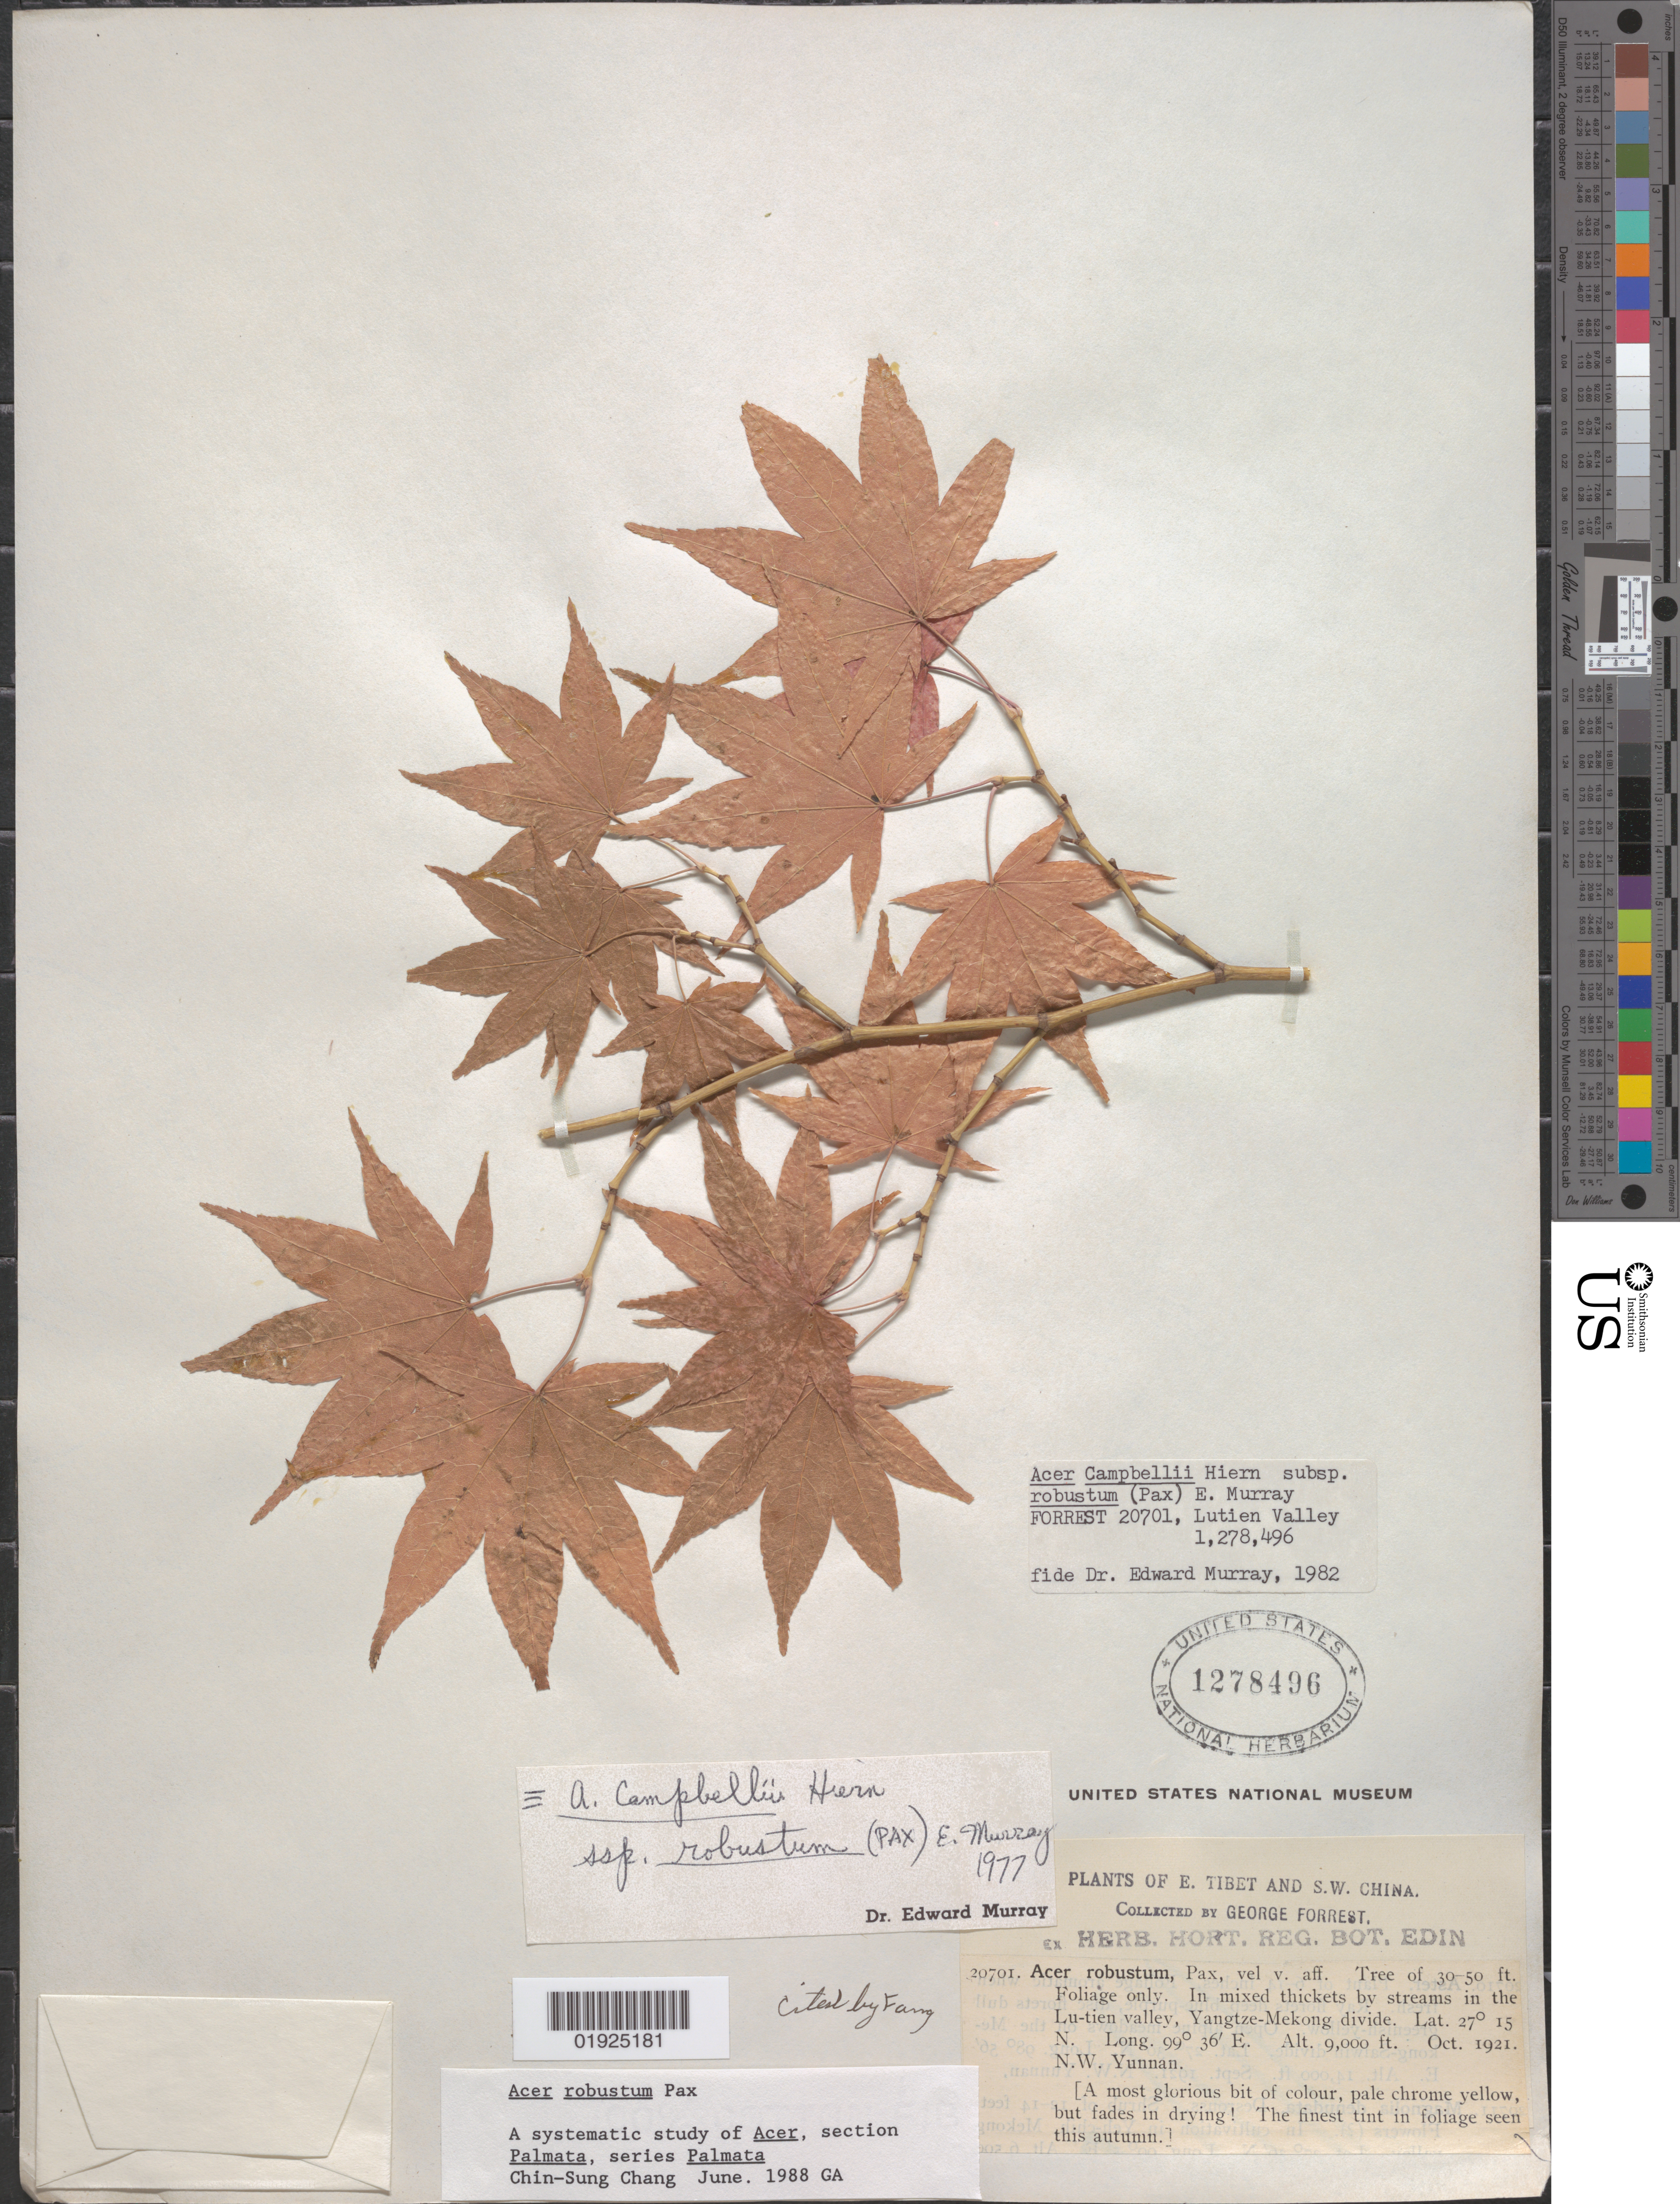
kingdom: Plantae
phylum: Tracheophyta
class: Magnoliopsida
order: Sapindales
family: Sapindaceae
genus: Acer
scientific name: Acer robustum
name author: Pax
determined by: Chang, C. S., (SNUA)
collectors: G. Forrest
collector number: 20701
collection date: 1921-10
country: China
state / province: Yunnan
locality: N.W. Yunnan. Lu-tien valley, Yangtze-Mekong divide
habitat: In mixed thickets by streams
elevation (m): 2743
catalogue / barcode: US 1278496